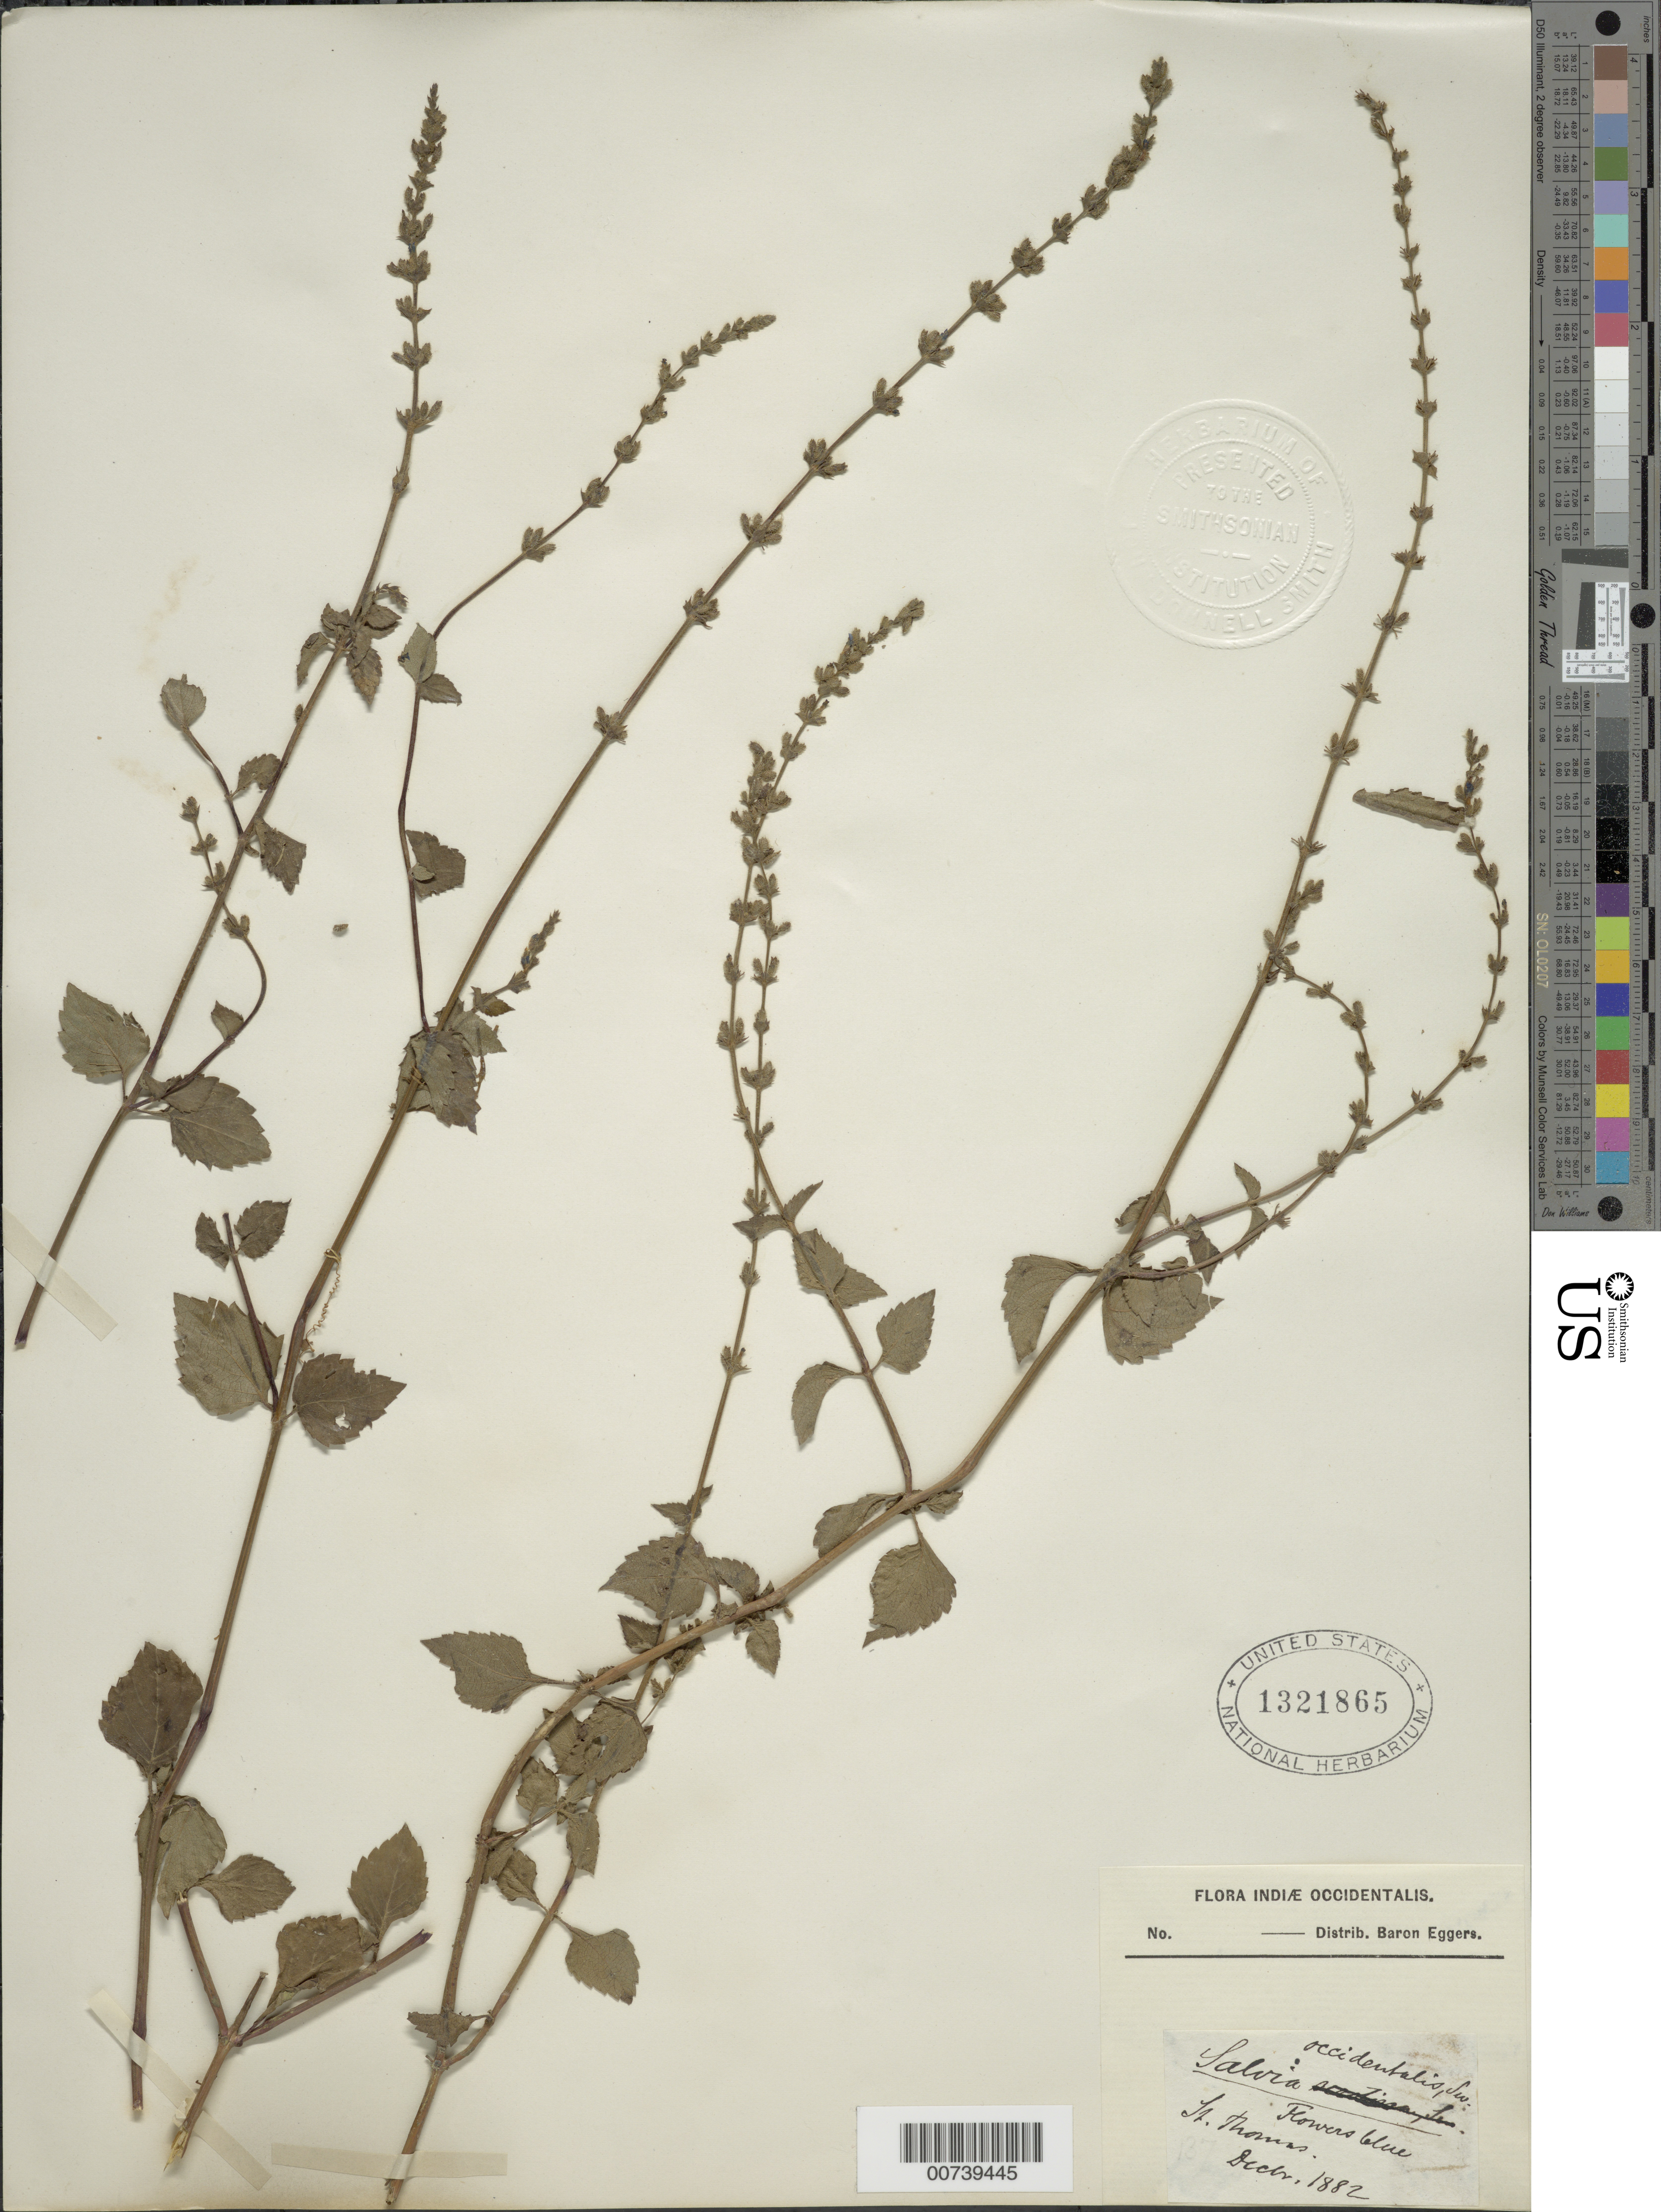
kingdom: Plantae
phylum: Tracheophyta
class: Magnoliopsida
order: Lamiales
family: Lamiaceae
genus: Salvia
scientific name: Salvia occidentalis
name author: Sw.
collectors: H. F. A. von Eggers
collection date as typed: Dec 1882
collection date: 1882-12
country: U.S. Virgin Islands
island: St. Thomas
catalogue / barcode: US 1321865